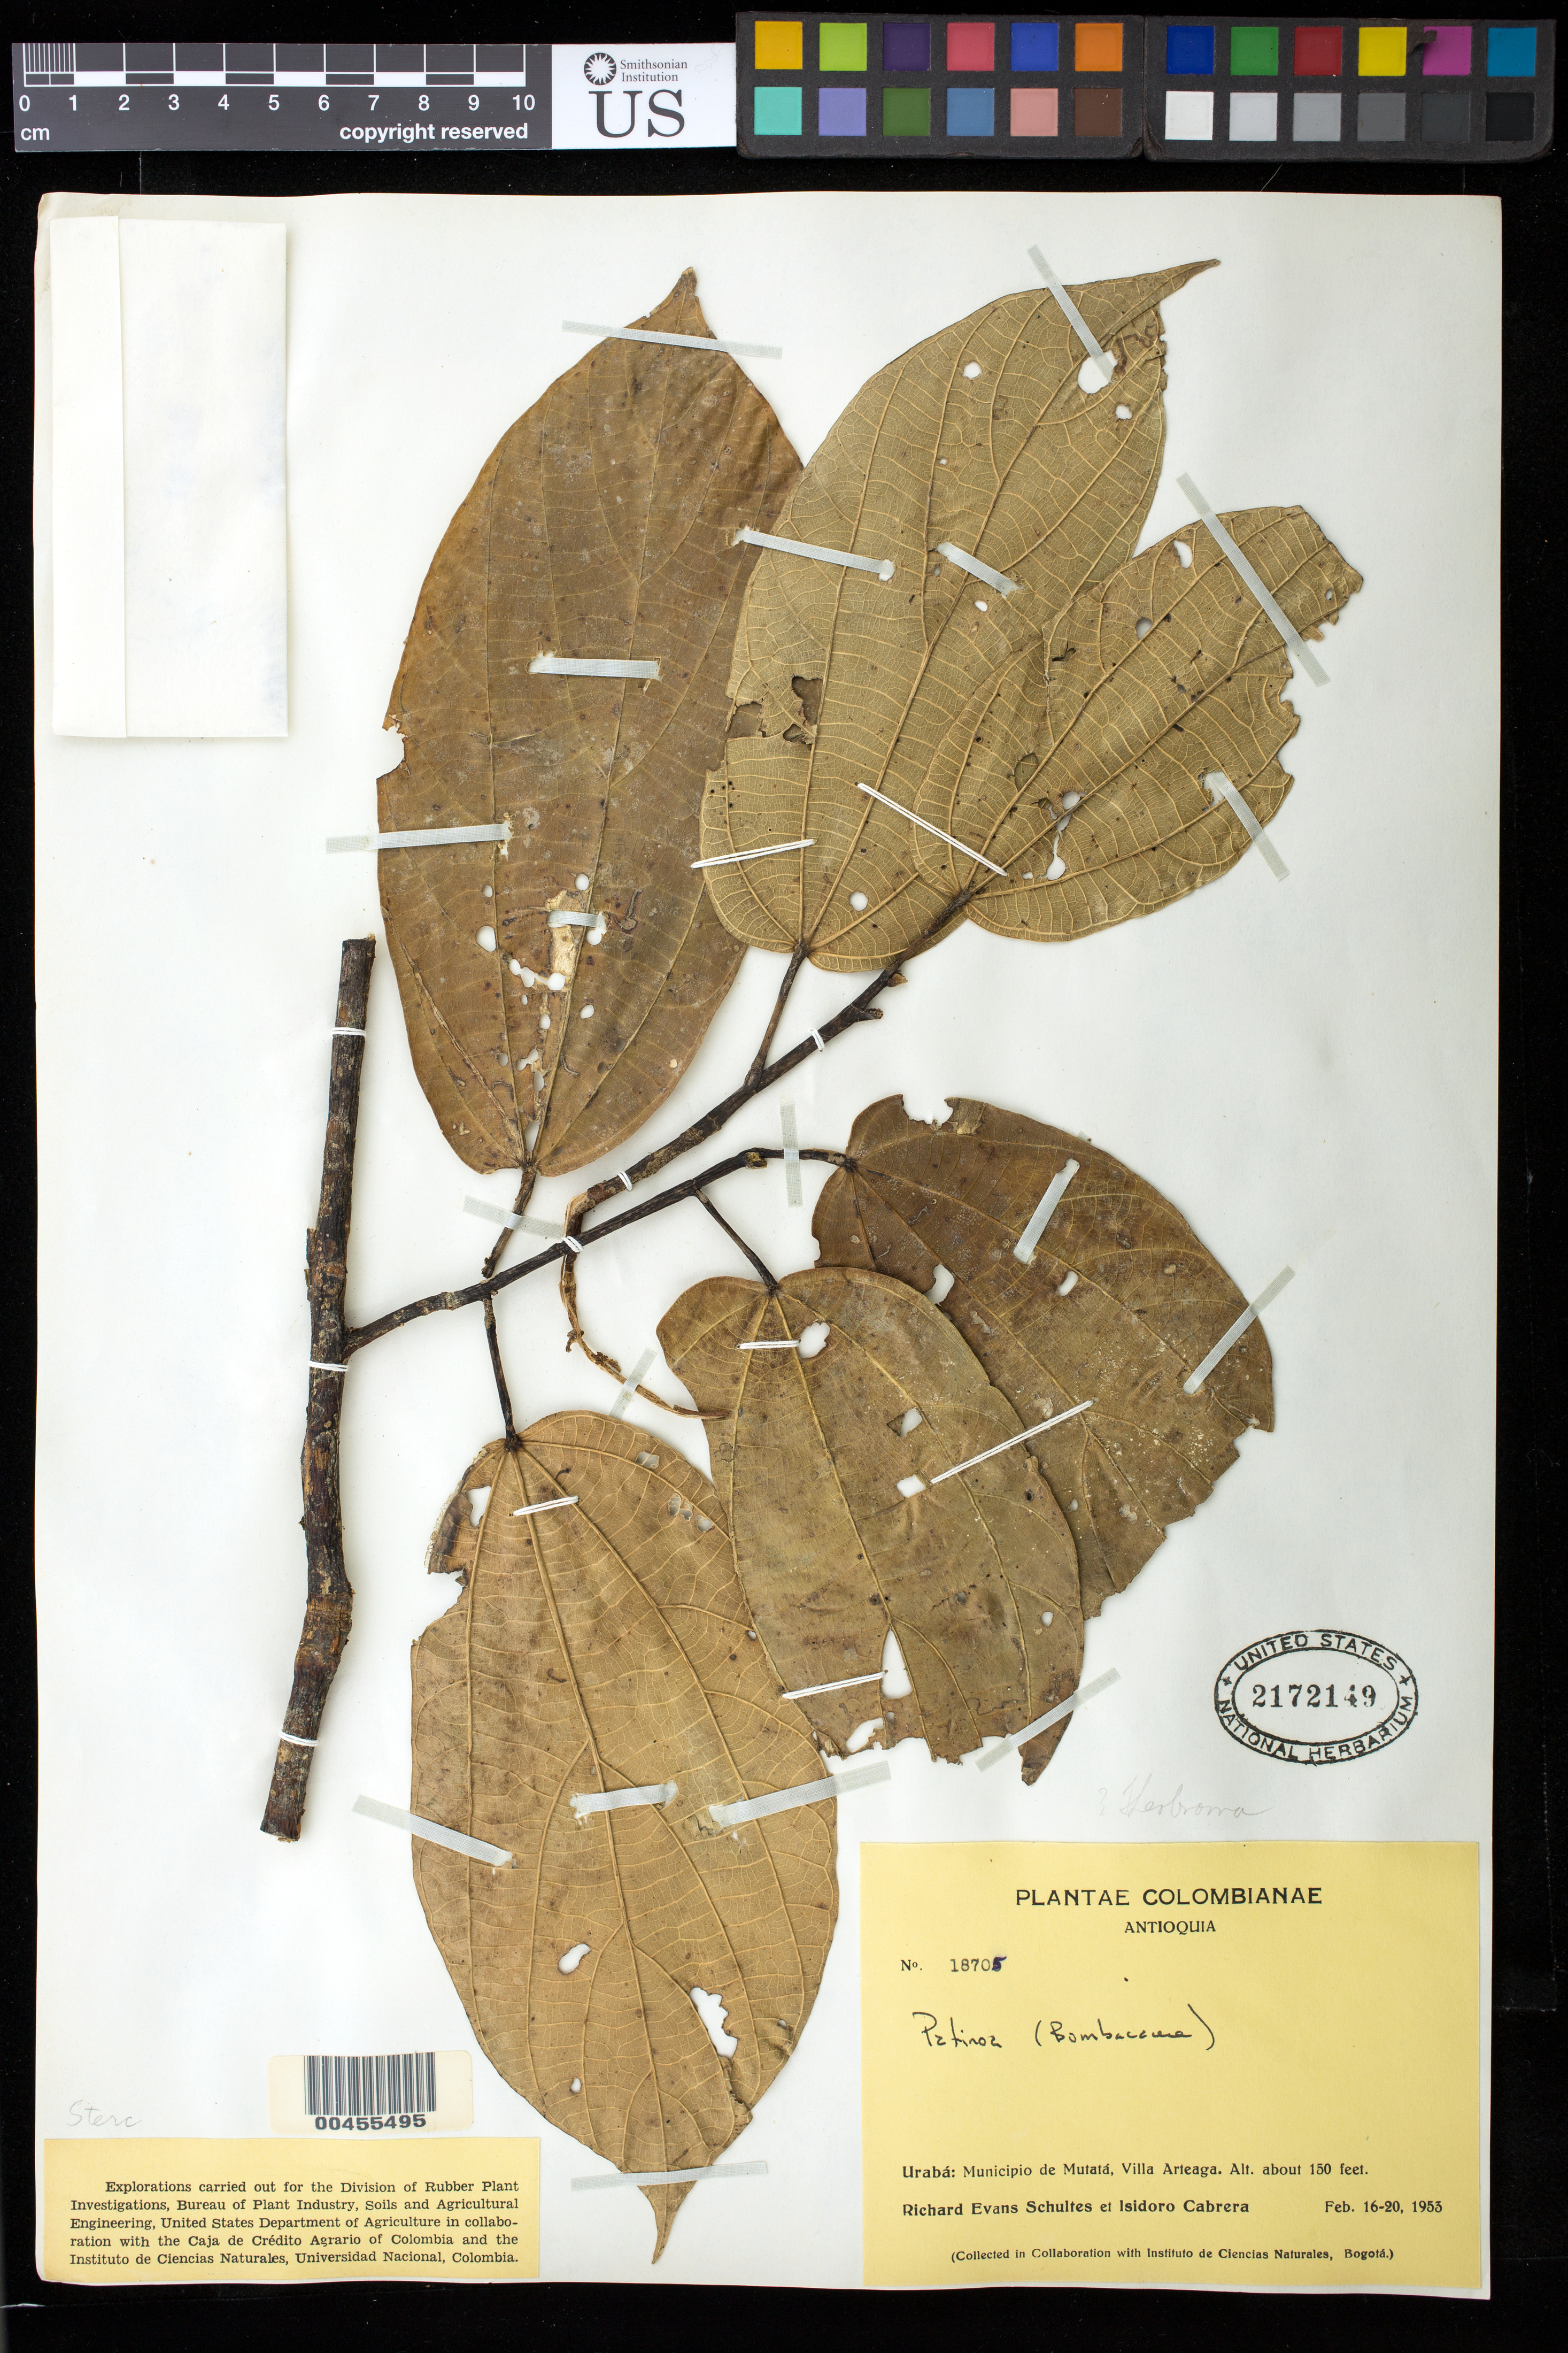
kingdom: Plantae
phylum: Tracheophyta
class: Magnoliopsida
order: Malvales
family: Malvaceae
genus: Patinoa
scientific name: Patinoa sp.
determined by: Dorr, L. J., (BOT), Smithsonian Institution - National Museum of Natural History (UNITED STATES)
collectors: R. E. Schultes & I. Cabrera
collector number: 18705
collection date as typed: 16 Feb 1953 to 20 Feb 1953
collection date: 1953-02-16/1953-02-20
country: Colombia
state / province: Antioquia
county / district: Mutatá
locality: Villa Arteaga, Urabá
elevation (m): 46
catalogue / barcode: US 2172149